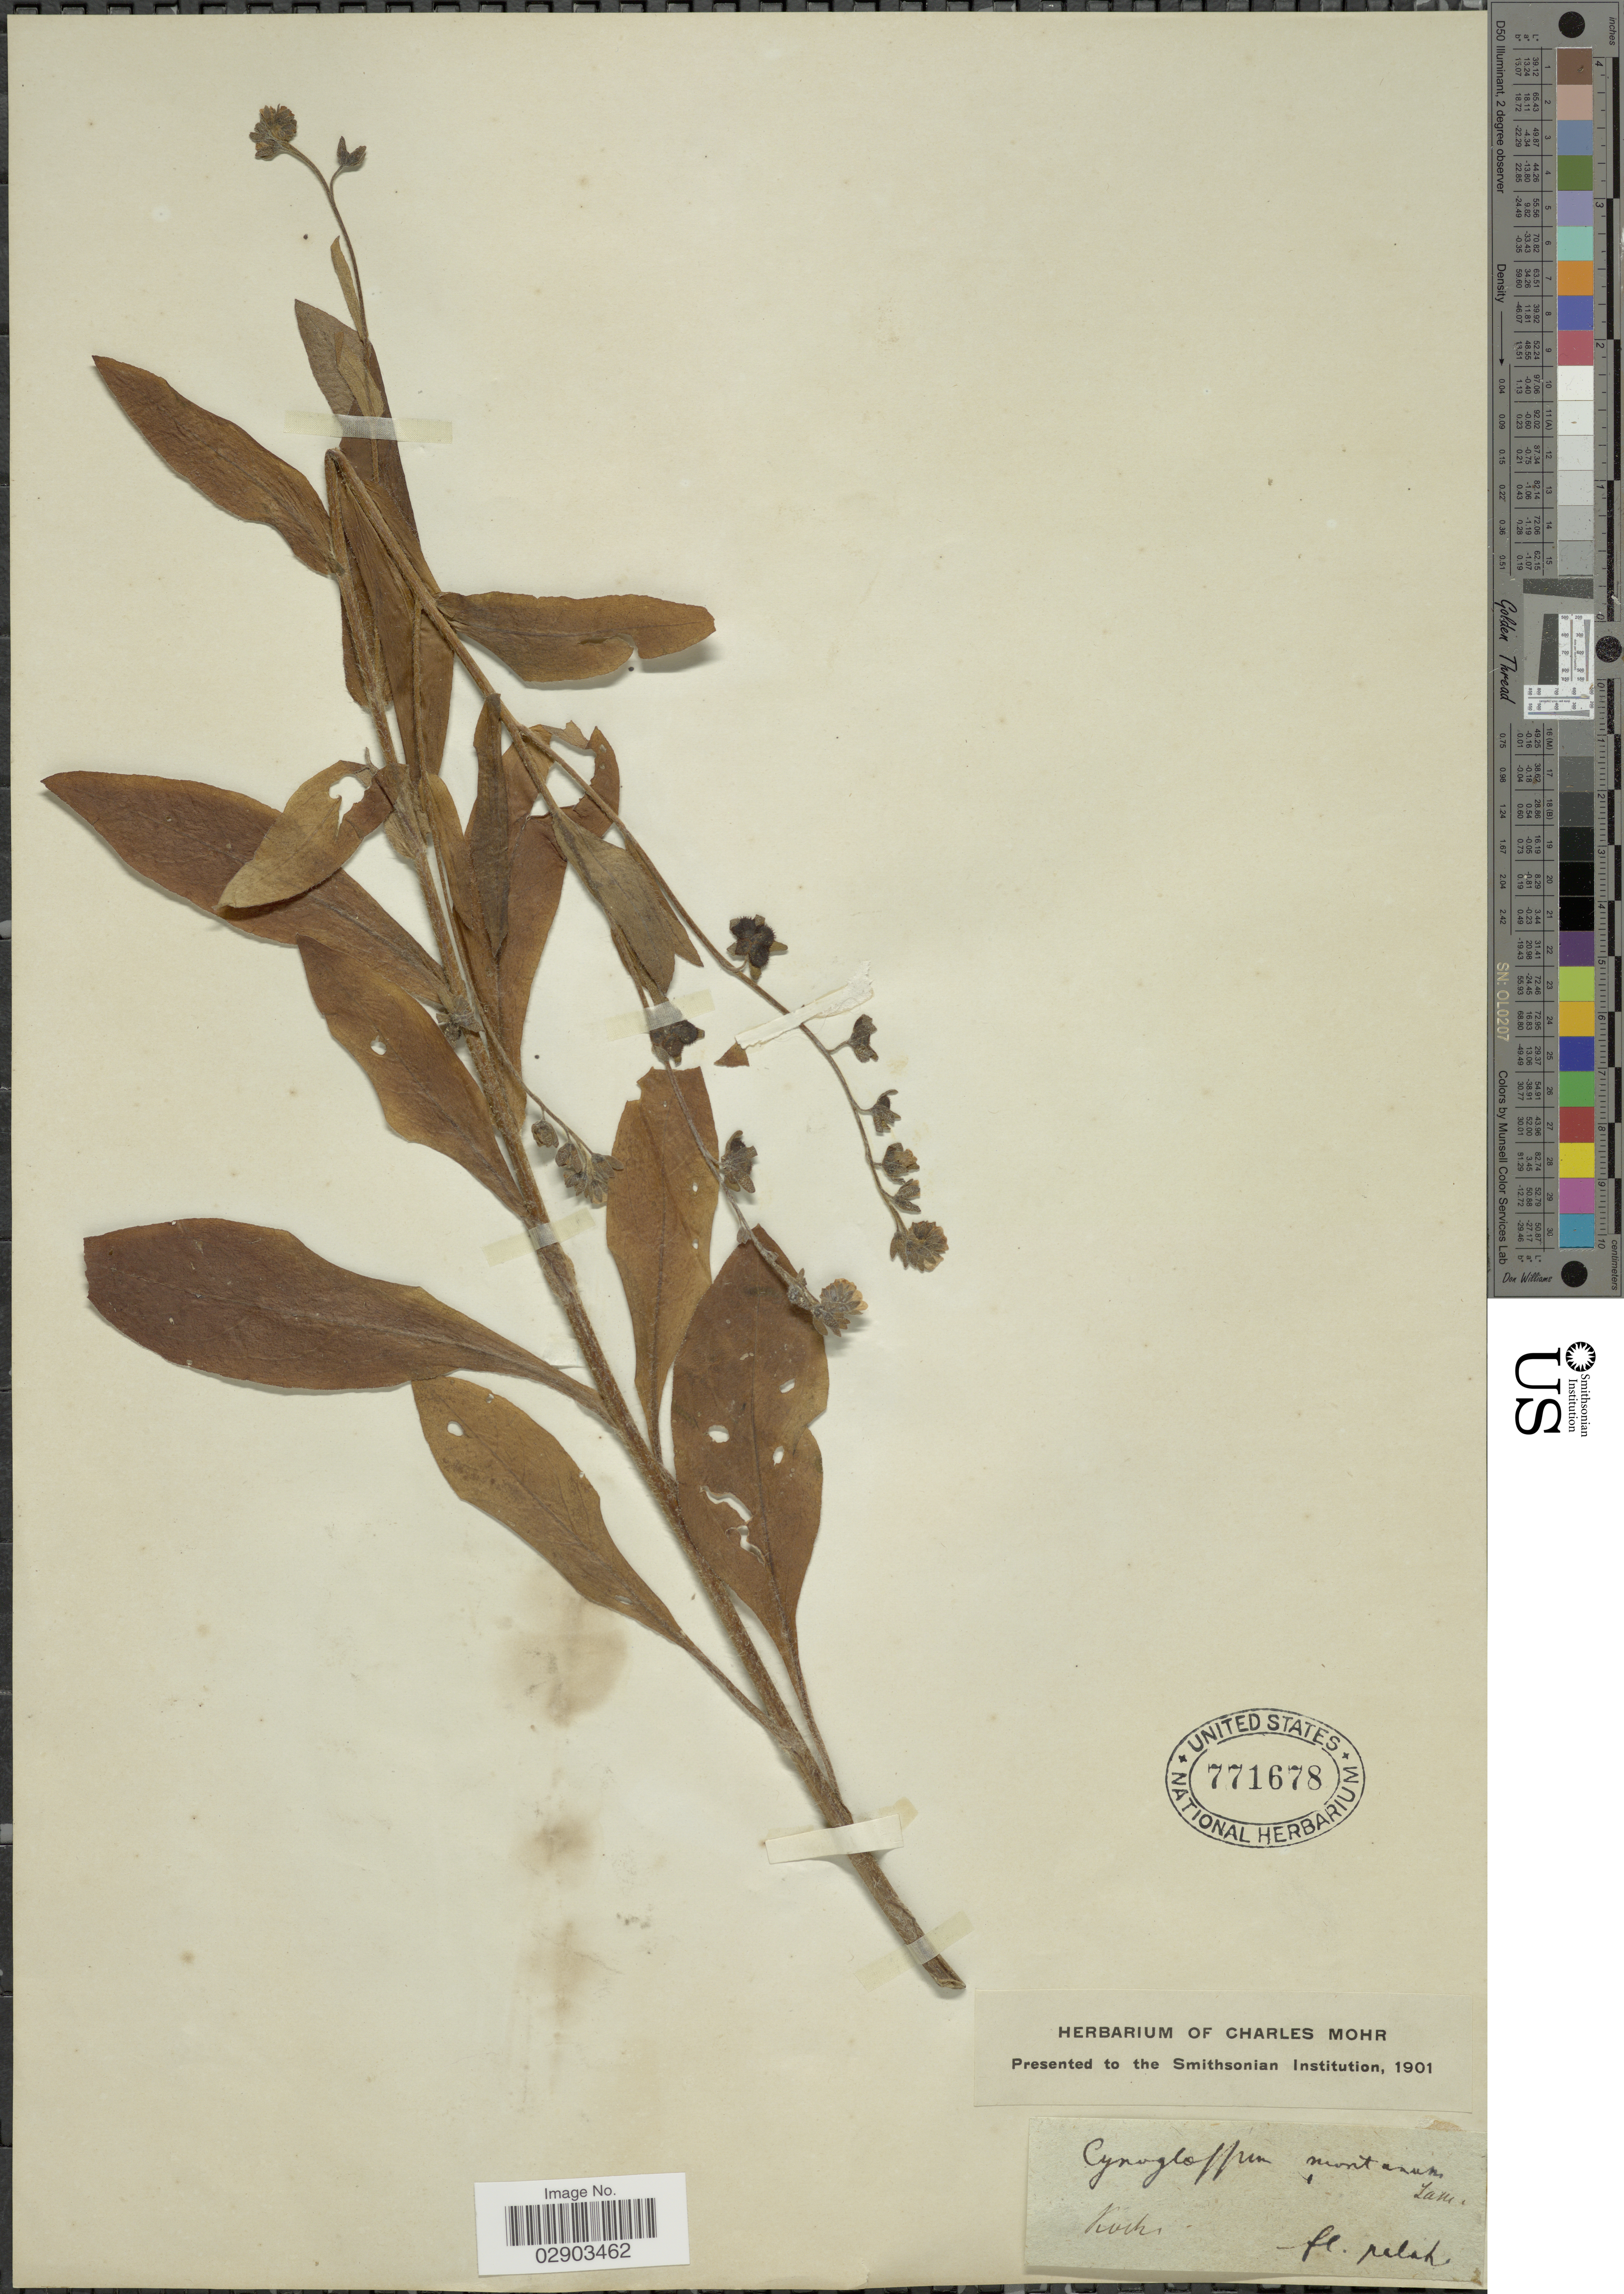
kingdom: Plantae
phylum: Tracheophyta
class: Magnoliopsida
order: Boraginales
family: Boraginaceae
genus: Cynoglossum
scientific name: Cynoglossum montanum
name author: L.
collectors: Mohr, C. T. (herbarium)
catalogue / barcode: US 771678